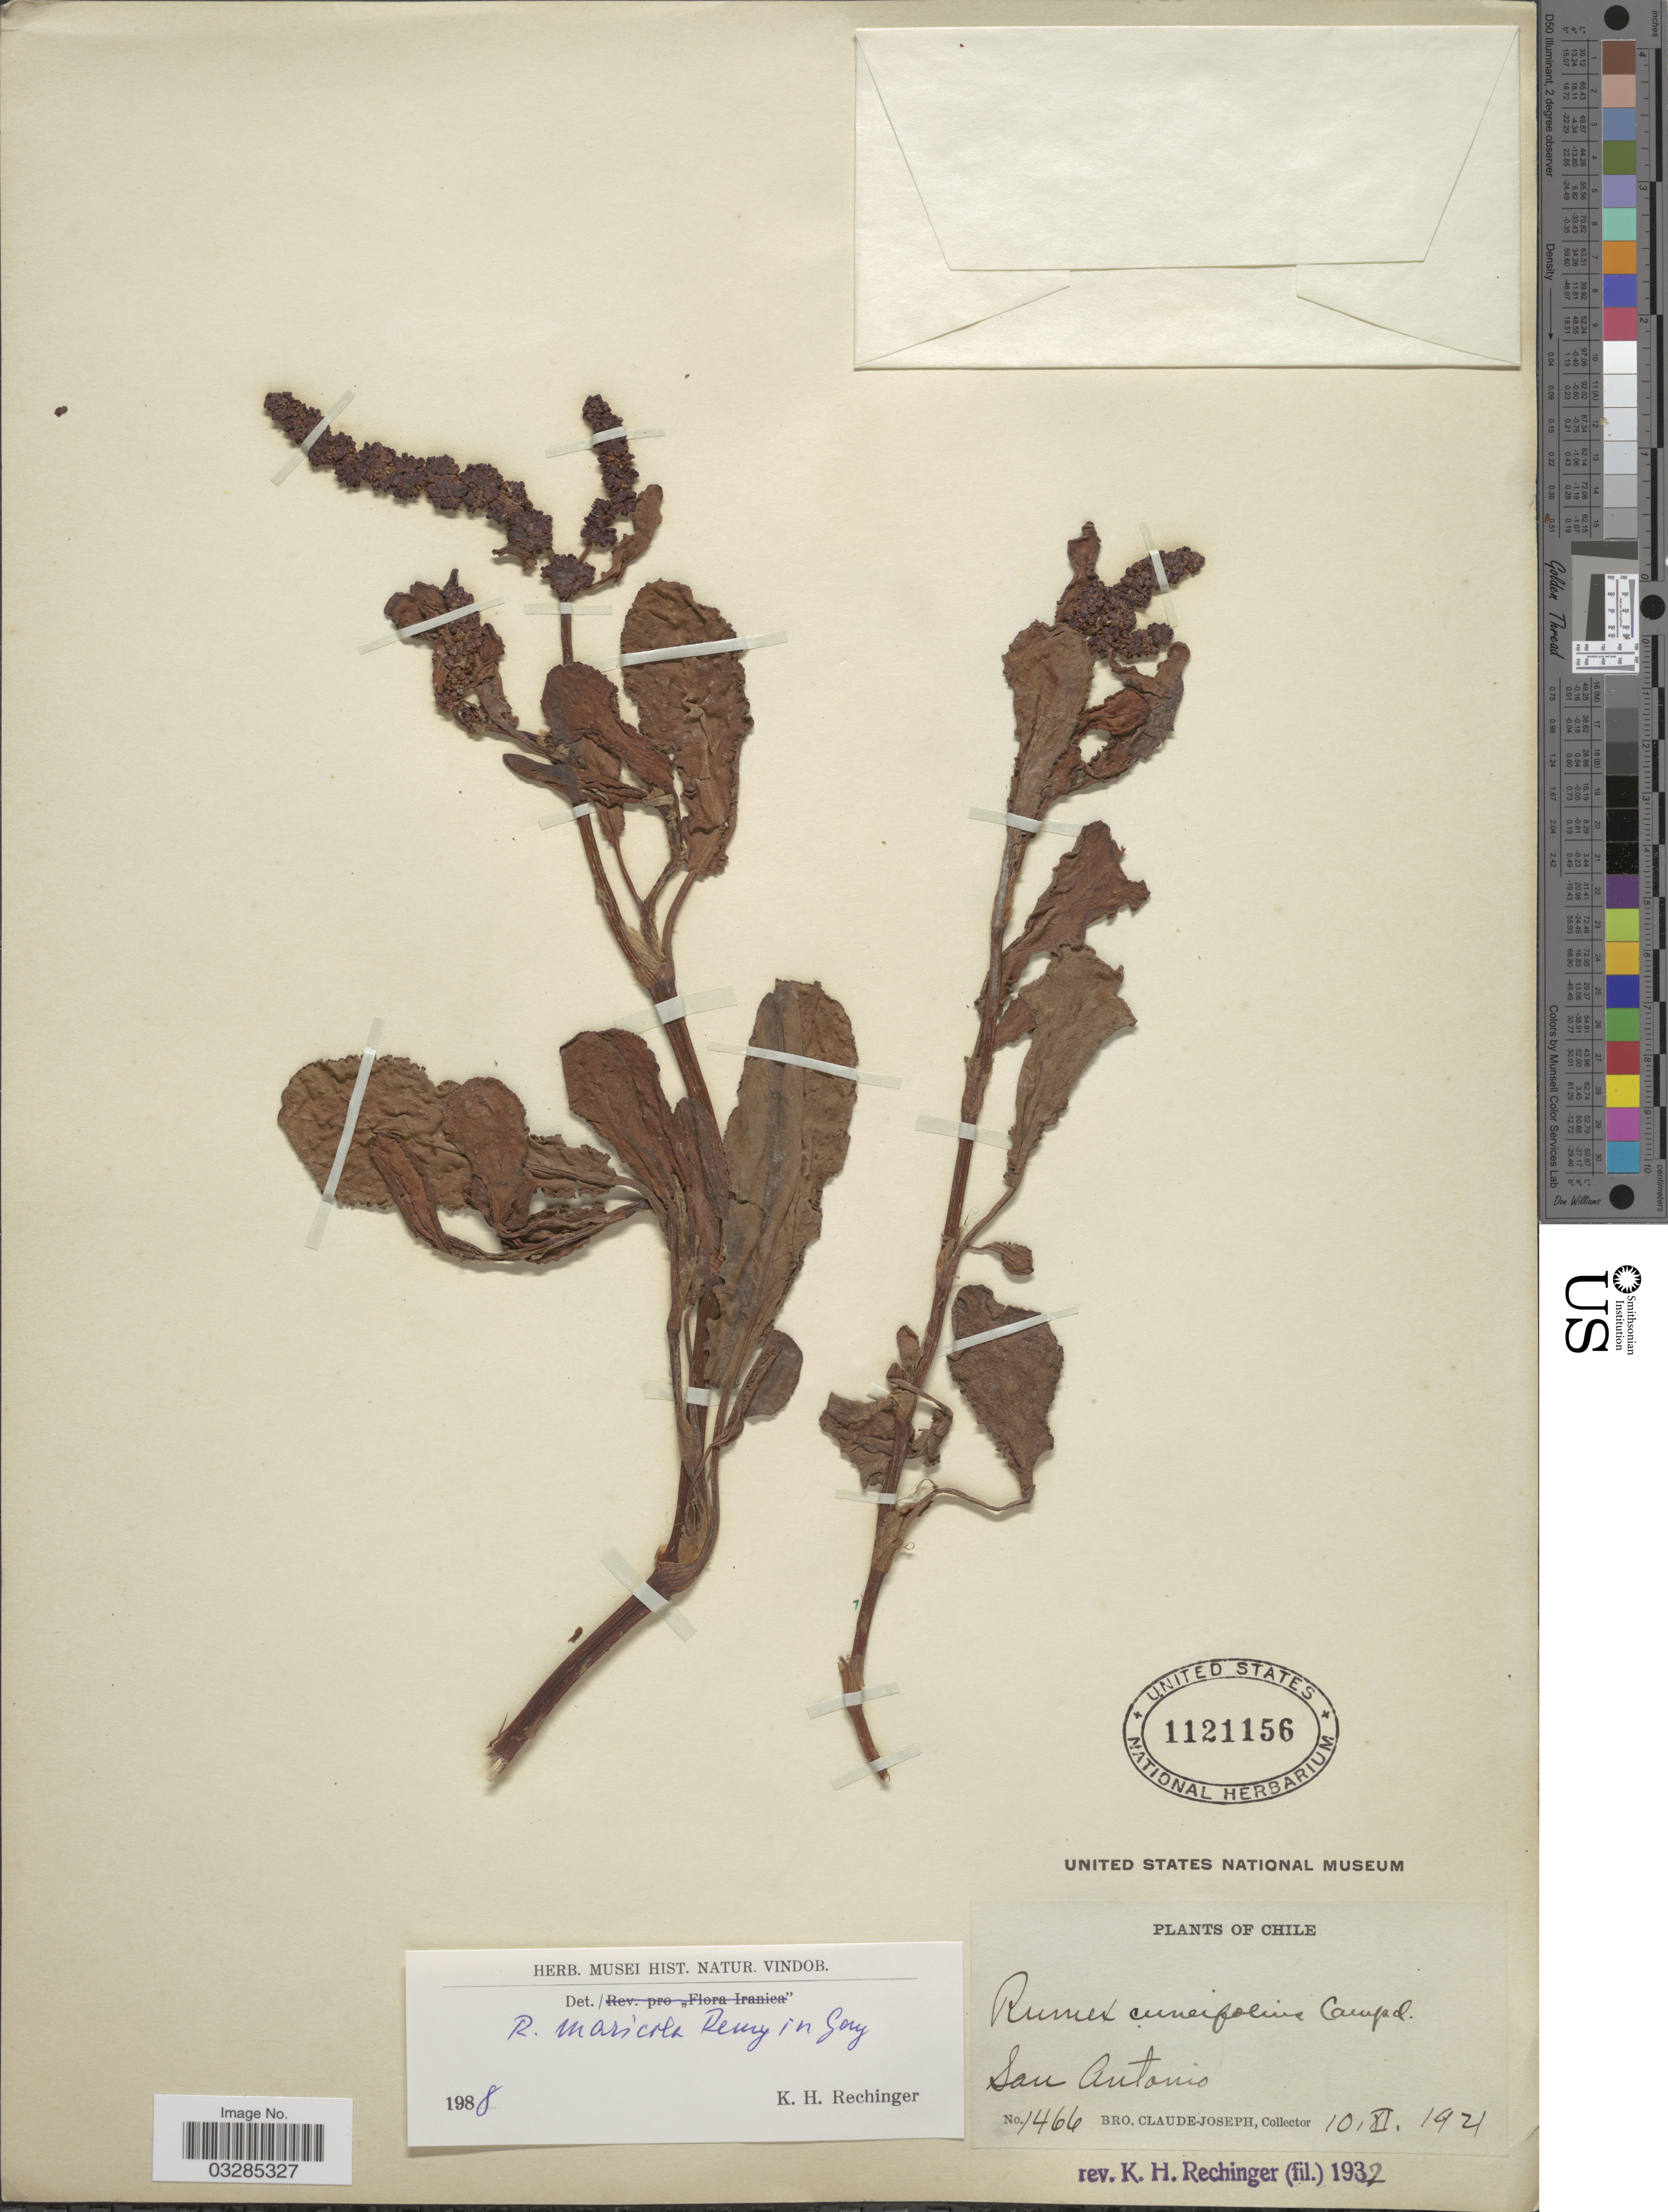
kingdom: Plantae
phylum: Tracheophyta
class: Magnoliopsida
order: Caryophyllales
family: Polygonaceae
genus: Rumex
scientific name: Rumex maricola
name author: Remy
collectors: Bro. Claude-Joseph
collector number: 1466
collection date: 1921-11-10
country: Chile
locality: San Antonio.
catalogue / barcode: US 1121156